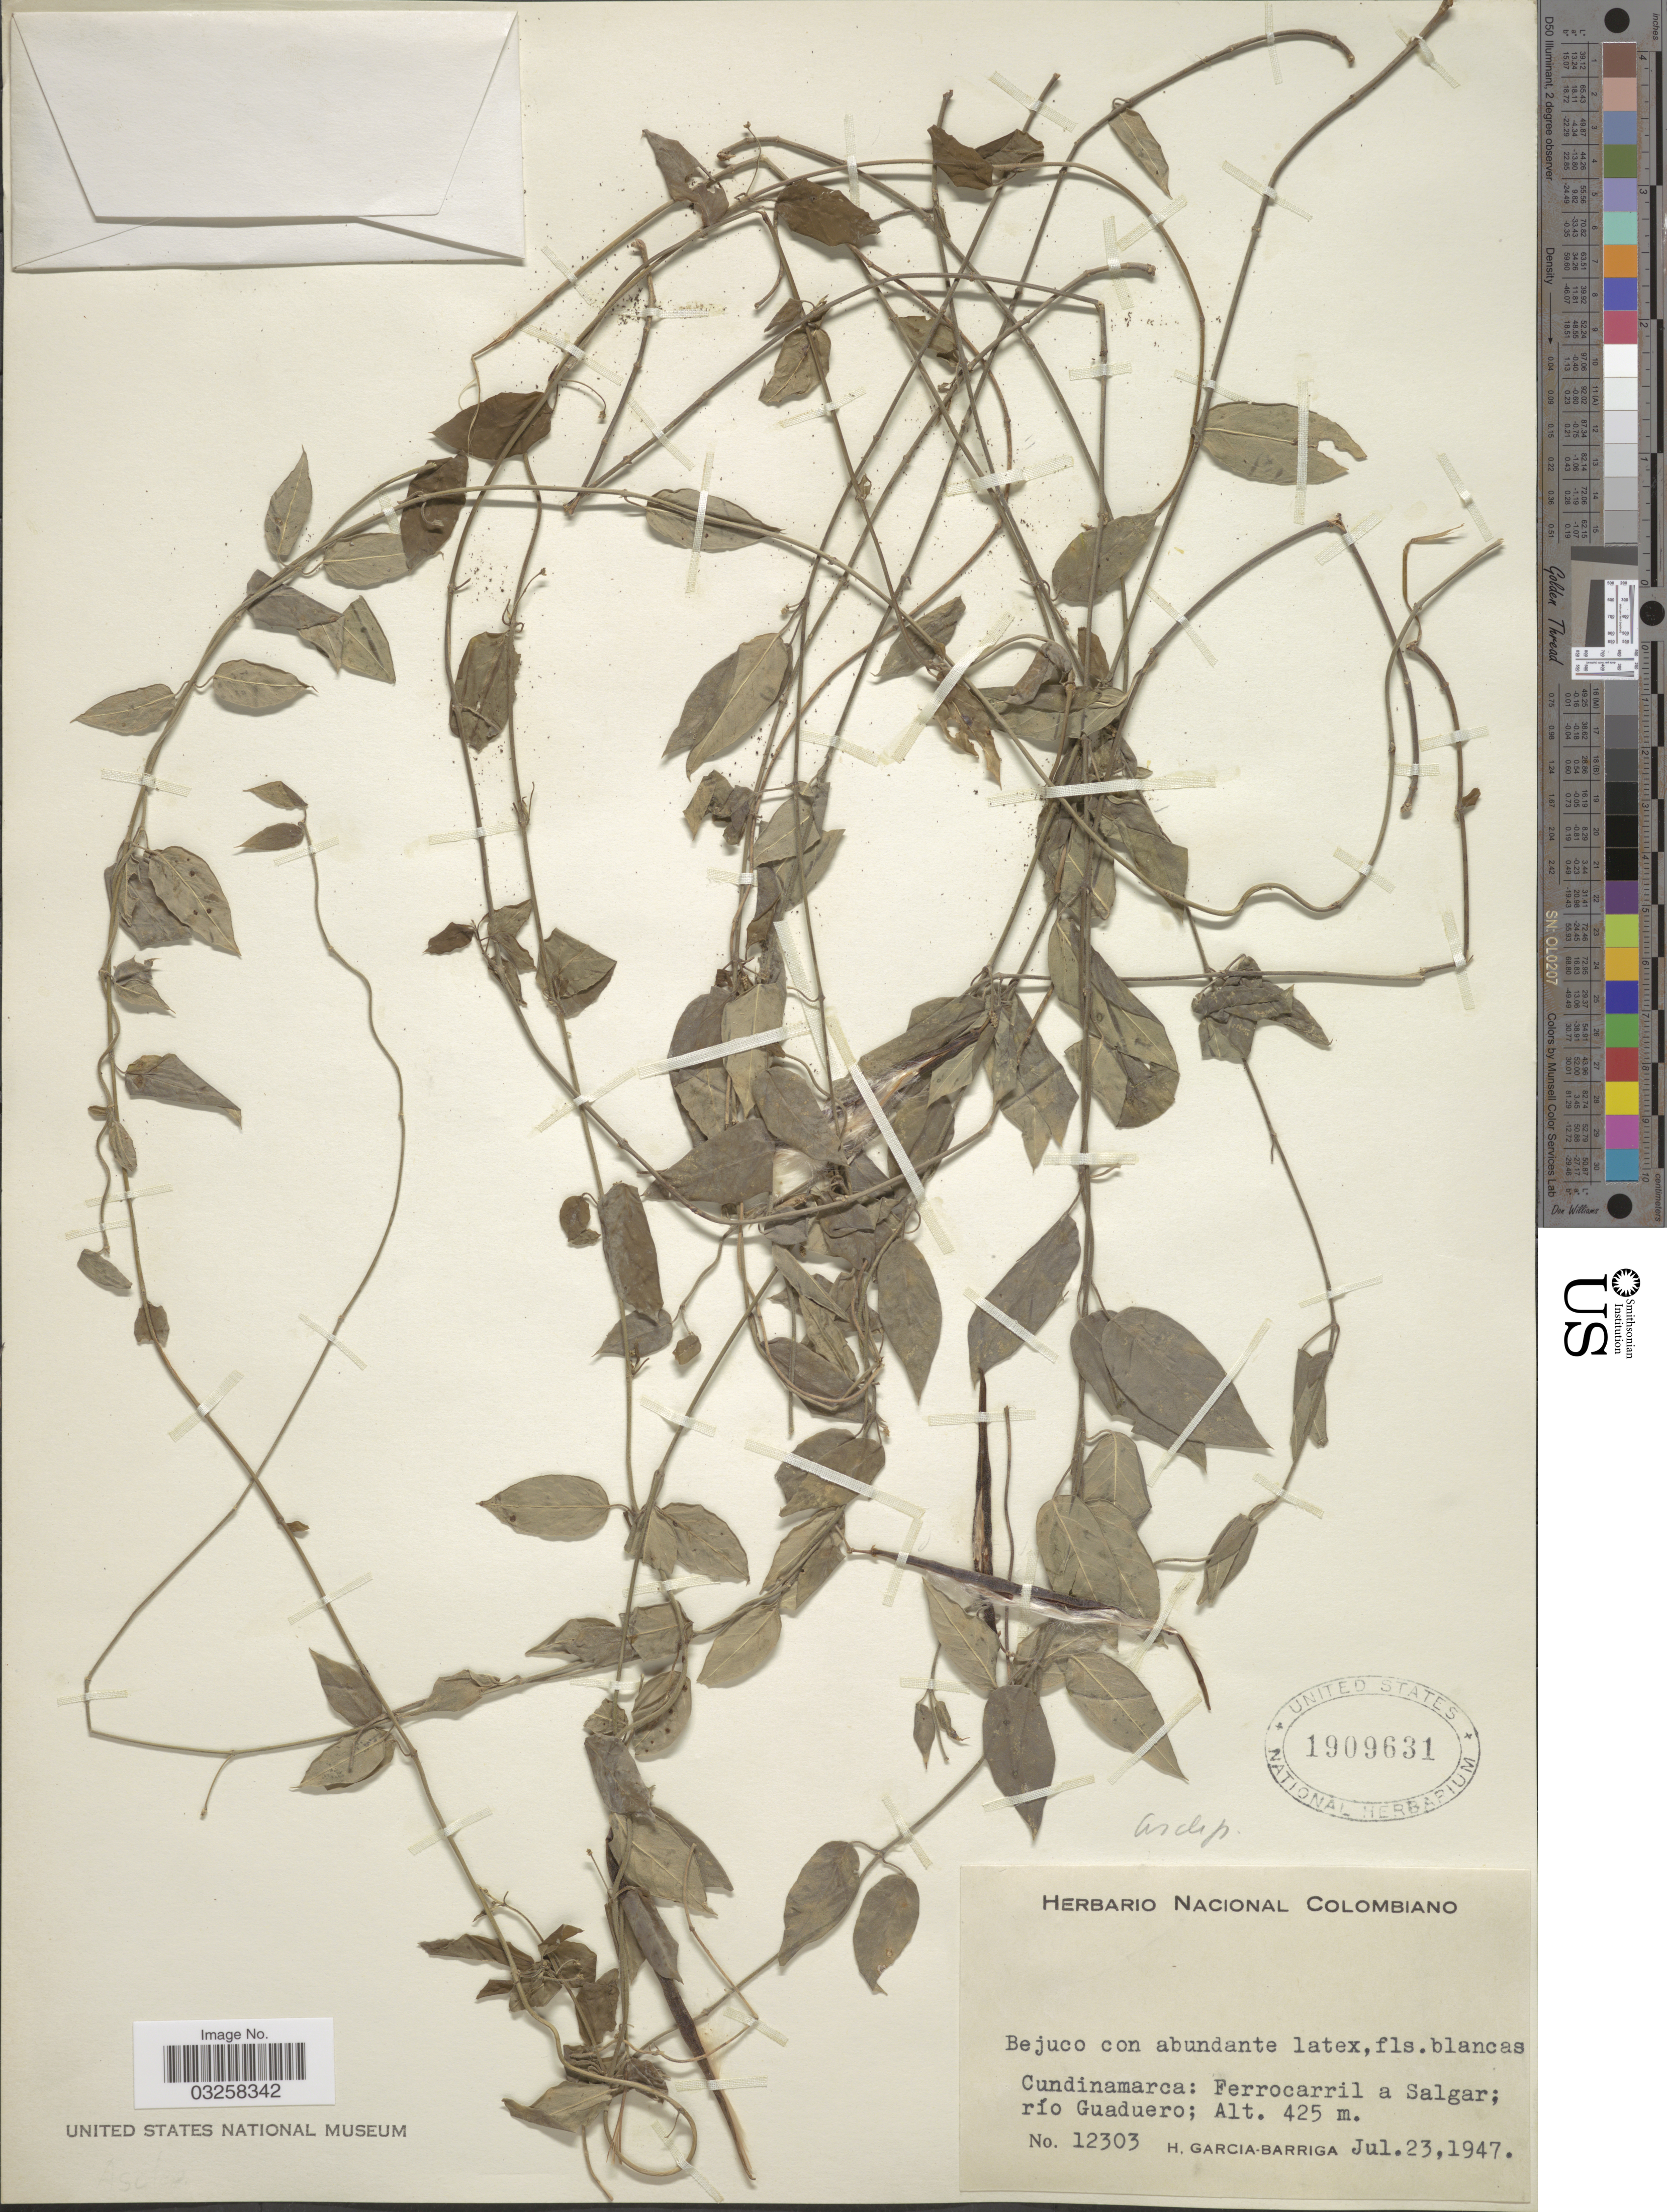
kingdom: Plantae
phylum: Tracheophyta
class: Magnoliopsida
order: Gentianales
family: Apocynaceae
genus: Metastelma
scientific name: Metastelma sp.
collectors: H. García Barriga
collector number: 12303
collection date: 1947-07-23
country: Colombia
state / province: Cundinamarca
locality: Ferrocarril a Salgar; río Guaduero.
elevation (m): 425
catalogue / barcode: US 1909631